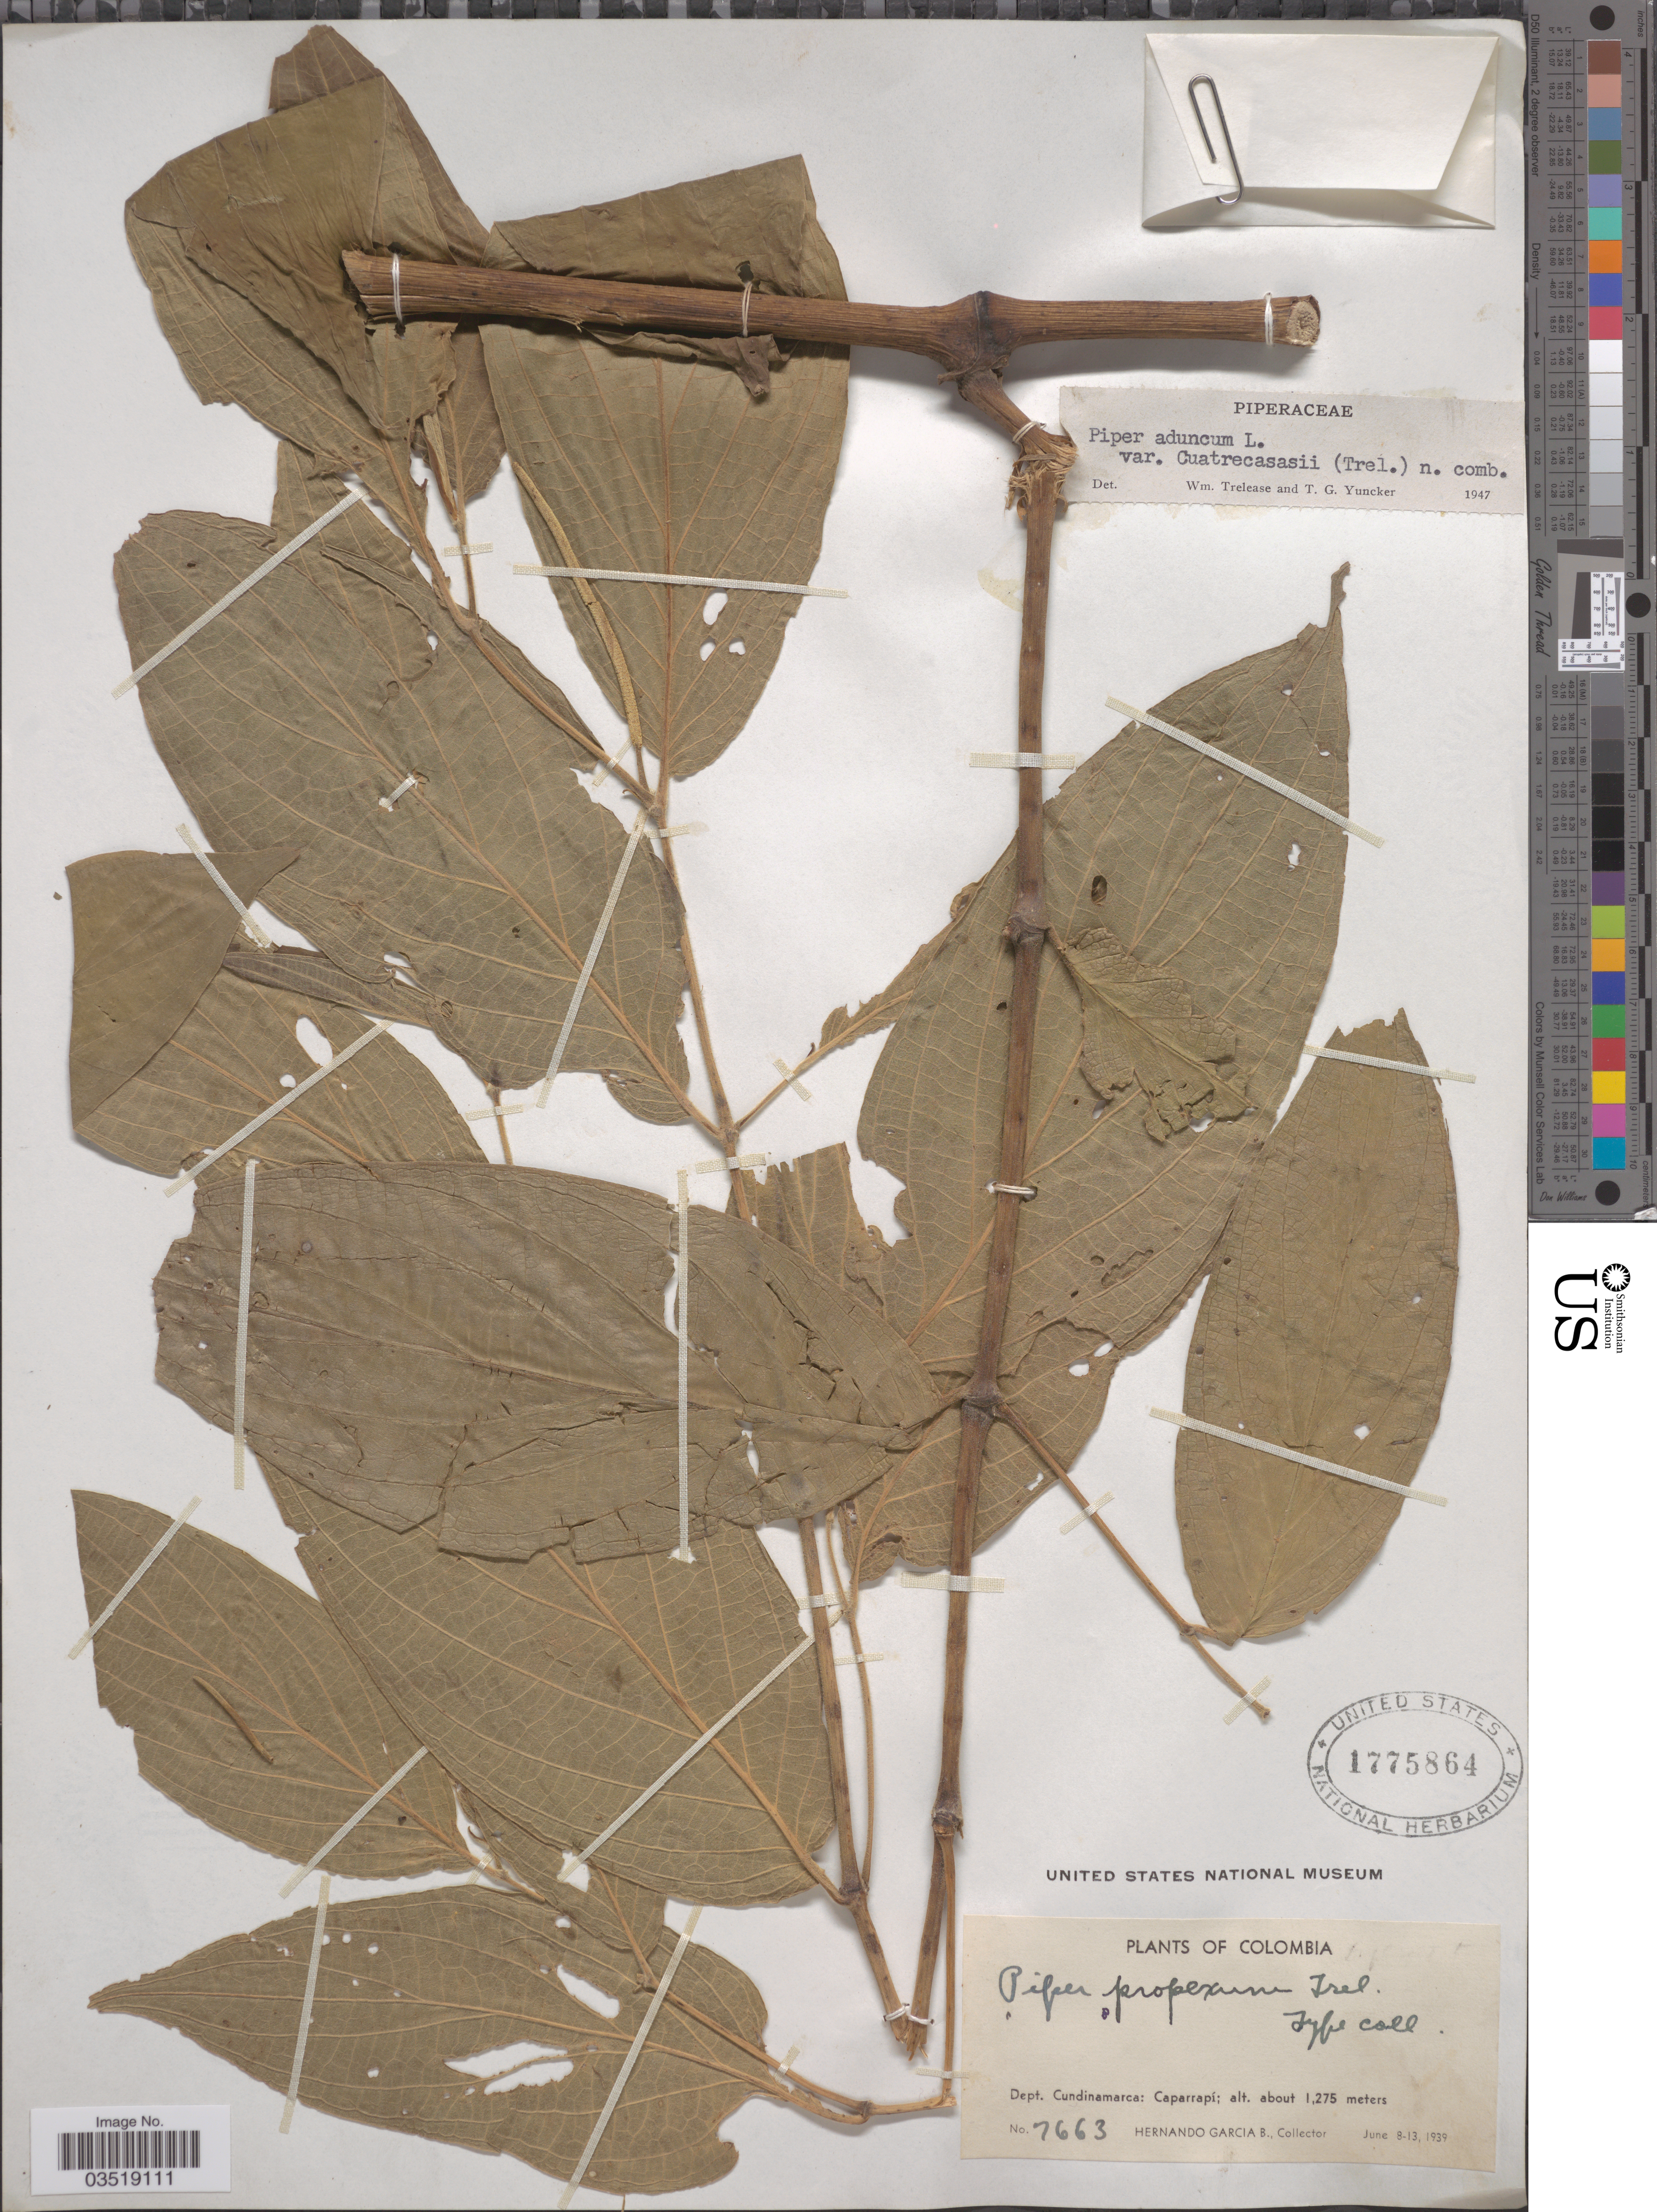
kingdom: Plantae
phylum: Tracheophyta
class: Magnoliopsida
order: Piperales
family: Piperaceae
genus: Piper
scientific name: Piper aduncum var. cordulatum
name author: L.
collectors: H. García Barriga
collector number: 7663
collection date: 1939-06-08/1939-06-13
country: Colombia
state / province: Cundinamarca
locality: Dept. Cundinamarca: Caparrapí.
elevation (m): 1275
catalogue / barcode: US 1775864